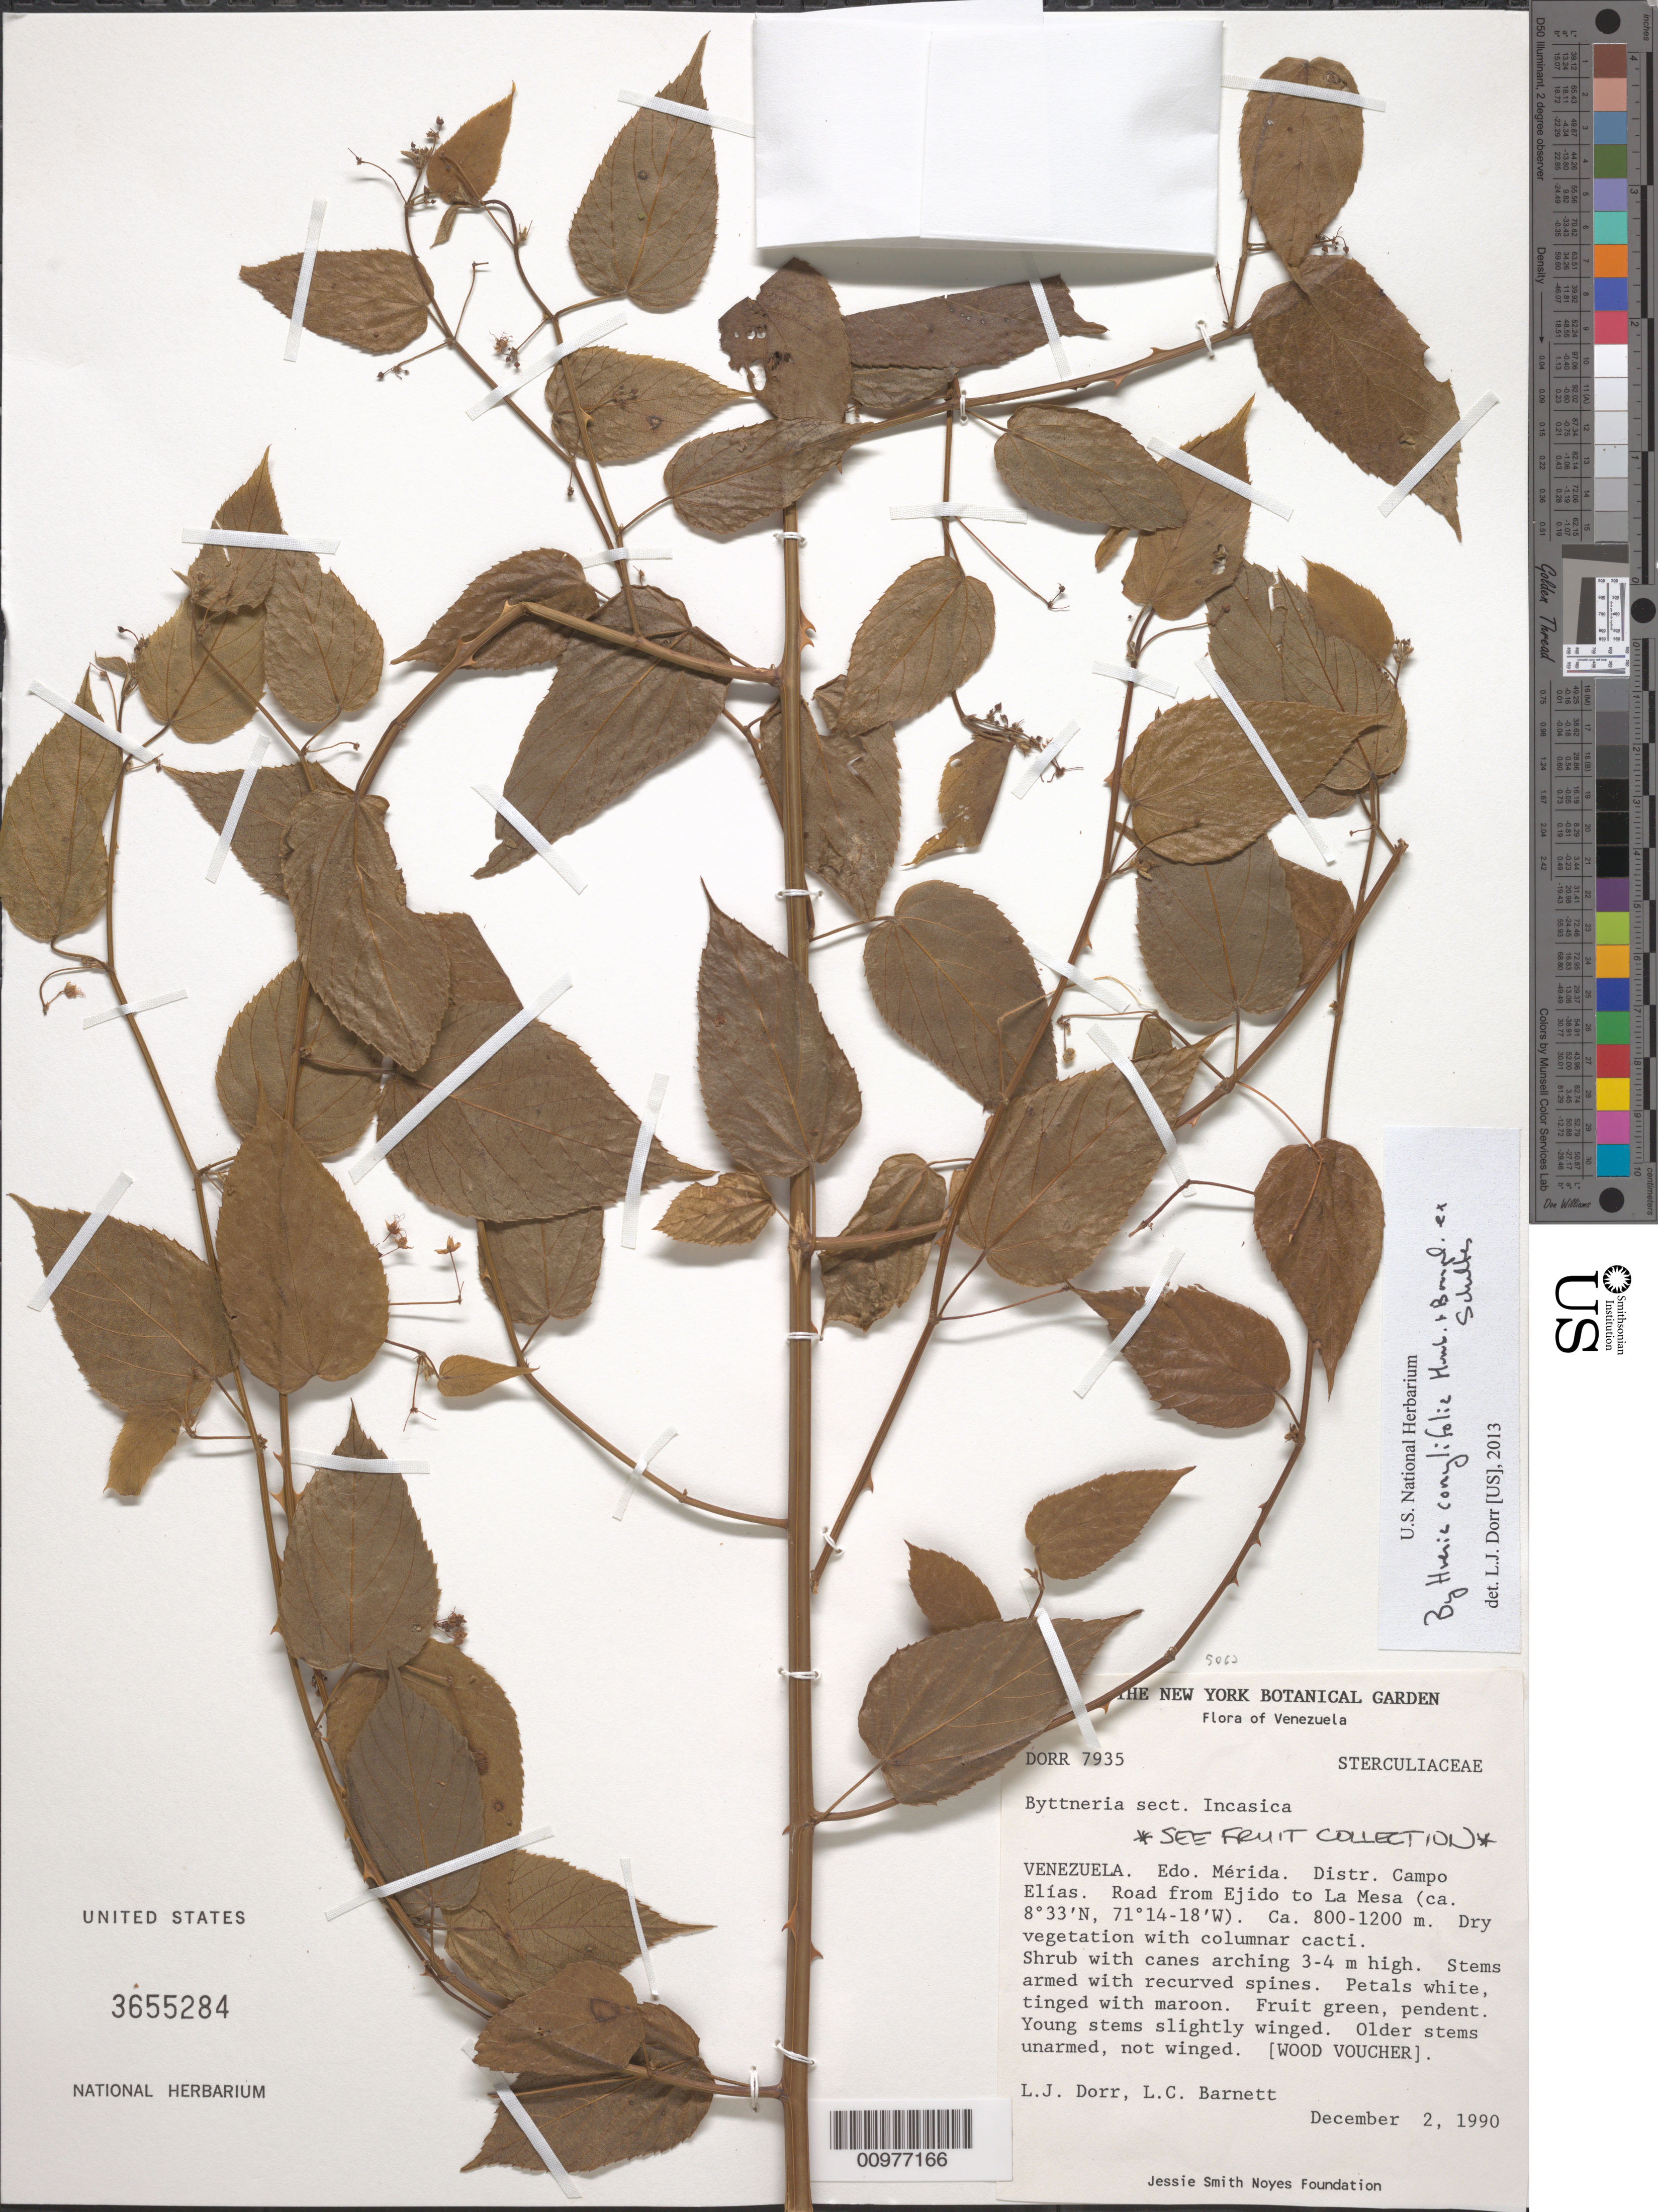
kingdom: Plantae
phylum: Tracheophyta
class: Magnoliopsida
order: Malvales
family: Malvaceae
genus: Byttneria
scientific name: Byttneria corylifolia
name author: Humb. & Bonpl. ex Schult.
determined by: Dorr, L. J., (BOT), Smithsonian Institution - National Museum of Natural History (UNITED STATES)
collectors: L. J. Dorr & L. C. Barnett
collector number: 7935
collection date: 1990-12-02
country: Venezuela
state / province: Mérida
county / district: Campo Elías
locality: Road from Ejido to La Mesa.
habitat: dry vegetation with columnar cacti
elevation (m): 800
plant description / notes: wood voucher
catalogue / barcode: US 3655284